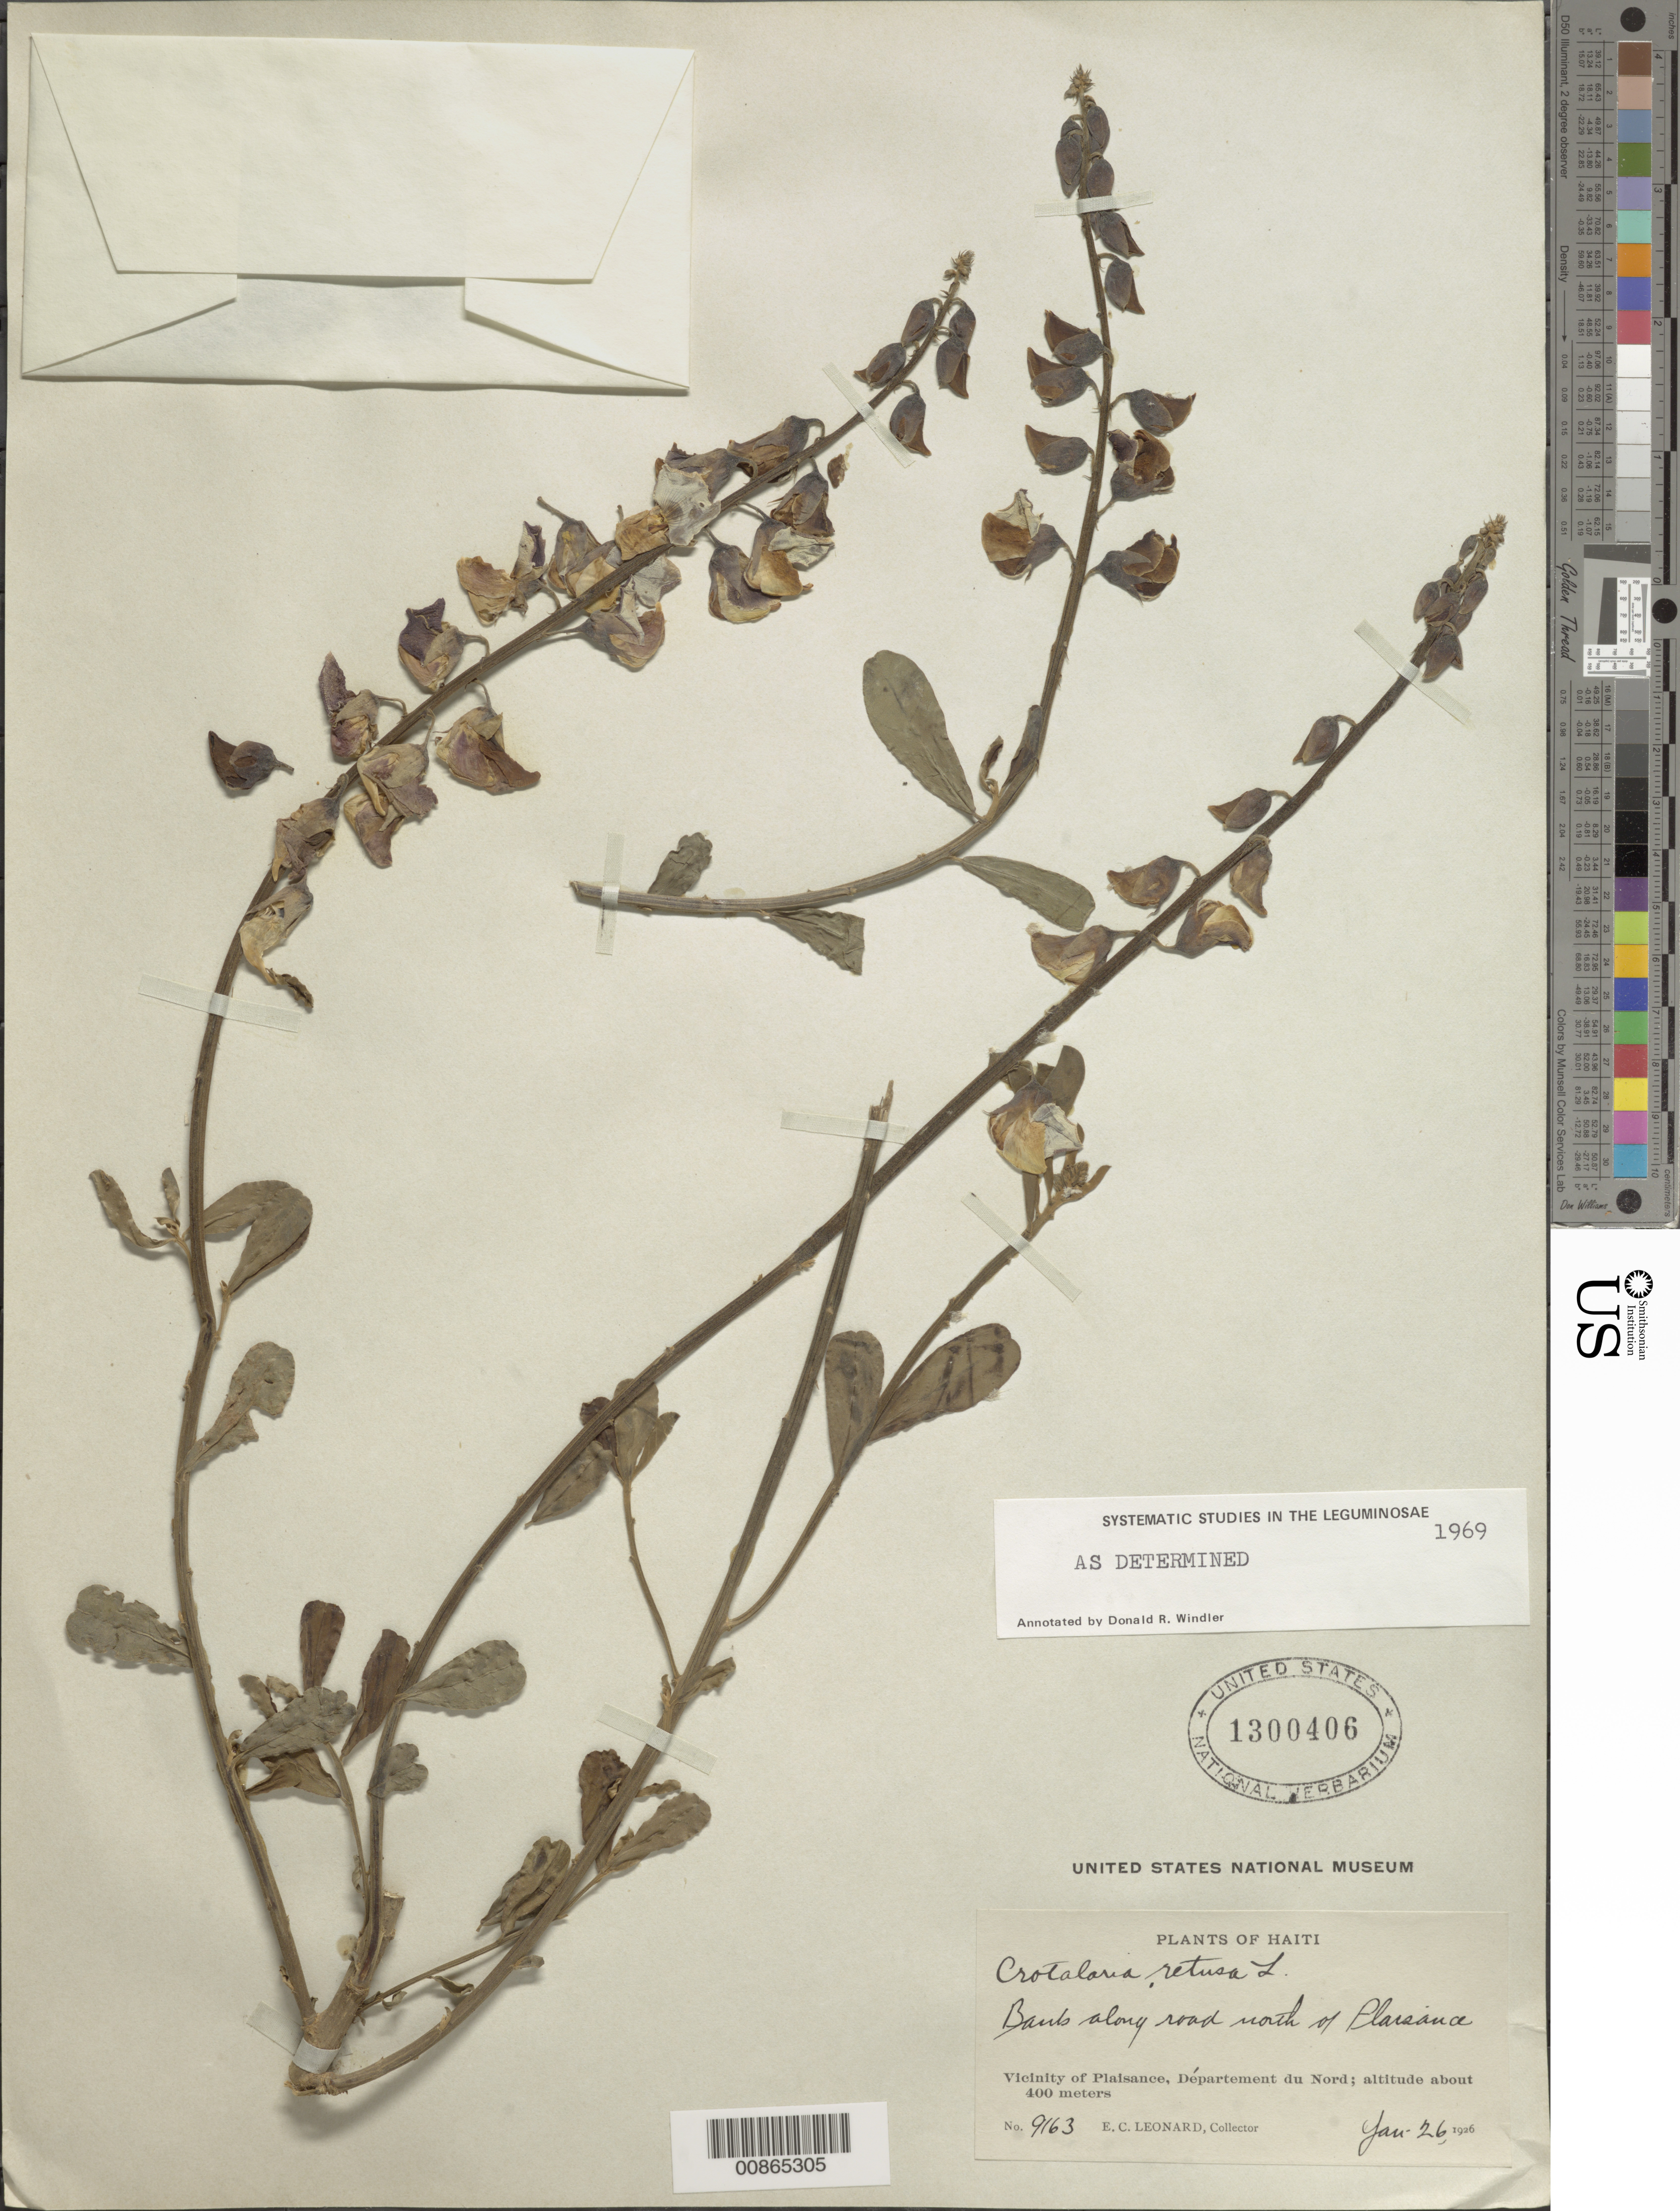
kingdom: Plantae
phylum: Tracheophyta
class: Magnoliopsida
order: Fabales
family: Fabaceae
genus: Crotalaria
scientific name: Crotalaria retusa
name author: L.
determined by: Windler, D. R.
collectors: E. C. Leonard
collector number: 9163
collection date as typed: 26 Jan 1926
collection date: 1926-01-26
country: Haiti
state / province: Nord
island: Hispaniola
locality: Along road north of Plaisance.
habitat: Banks.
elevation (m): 400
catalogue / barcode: US 1300406